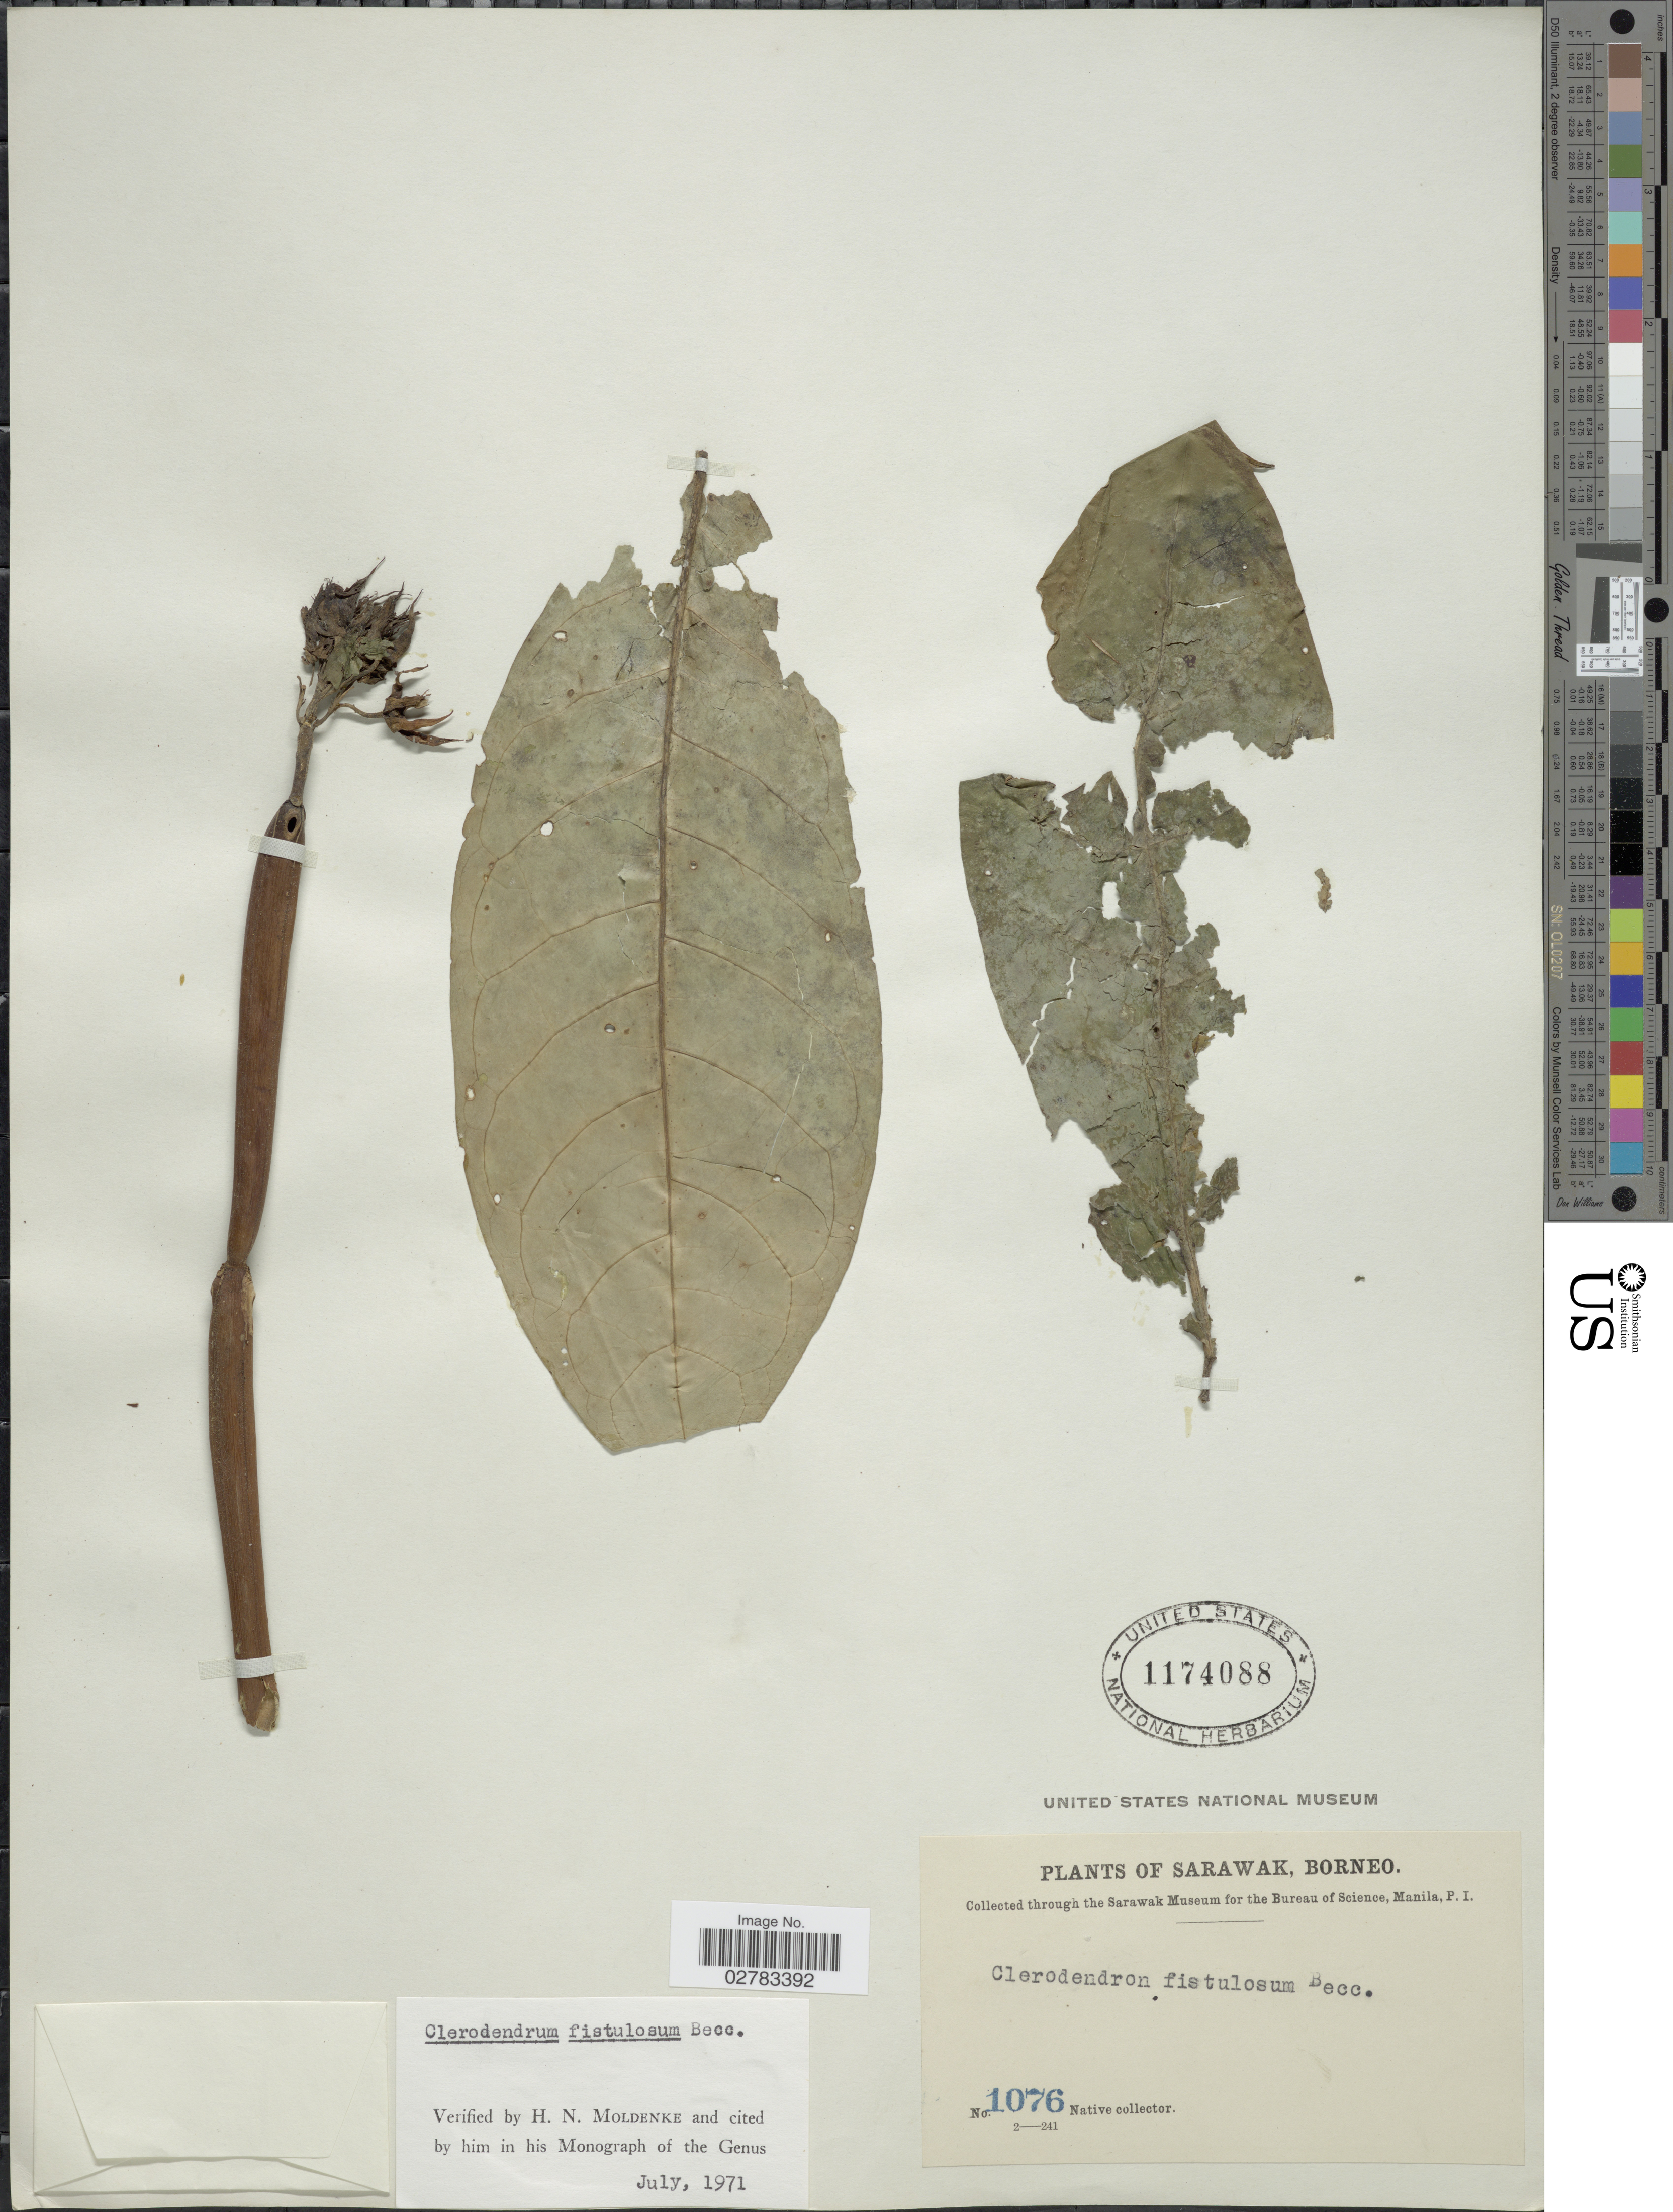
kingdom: Plantae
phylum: Tracheophyta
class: Magnoliopsida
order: Lamiales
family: Lamiaceae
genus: Clerodendrum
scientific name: Clerodendrum fistulosum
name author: Becc.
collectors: Native collector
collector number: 1076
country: Malaysia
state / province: Sarawak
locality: Sarawak, Borneo.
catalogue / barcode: US 1174088